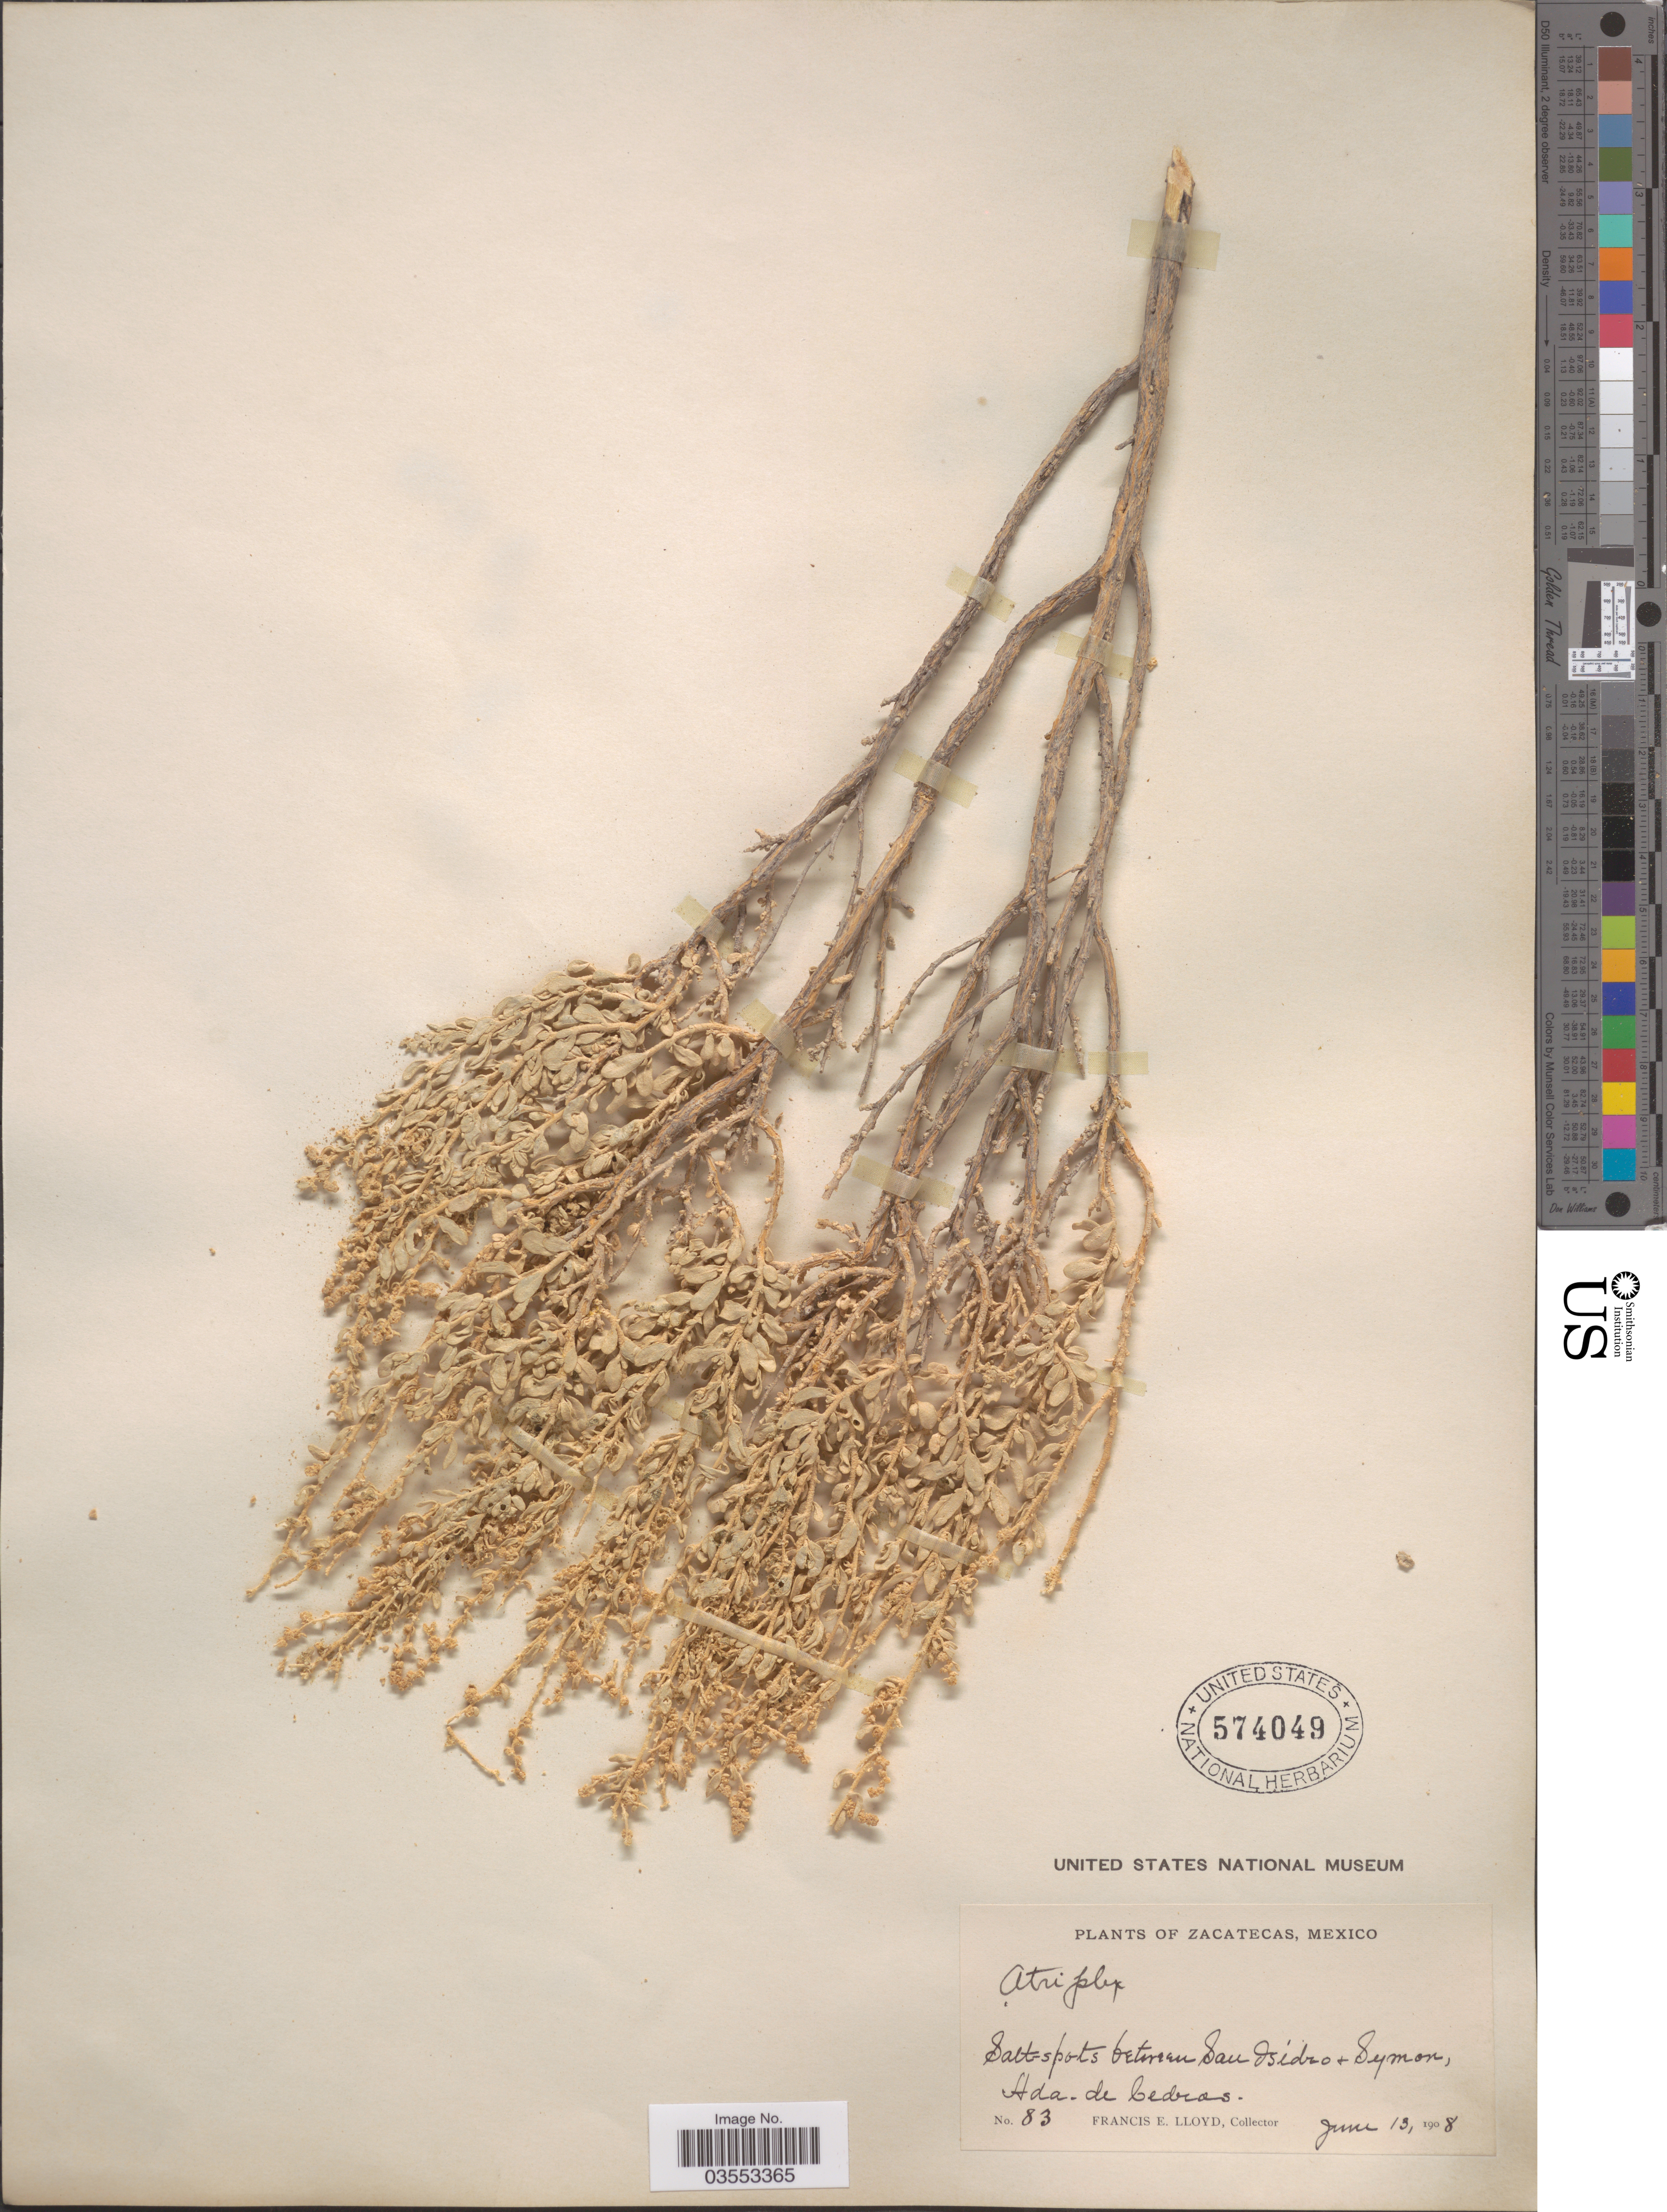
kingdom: Plantae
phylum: Tracheophyta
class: Magnoliopsida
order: Caryophyllales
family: Amaranthaceae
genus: Atriplex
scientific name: Atriplex obovata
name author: Moq.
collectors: Lloyd, C. E.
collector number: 83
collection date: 1908-06-13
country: Mexico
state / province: Zacatecas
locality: Salt-spots between San Isidro + Symon. Hda. de Cedras.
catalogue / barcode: US 574049